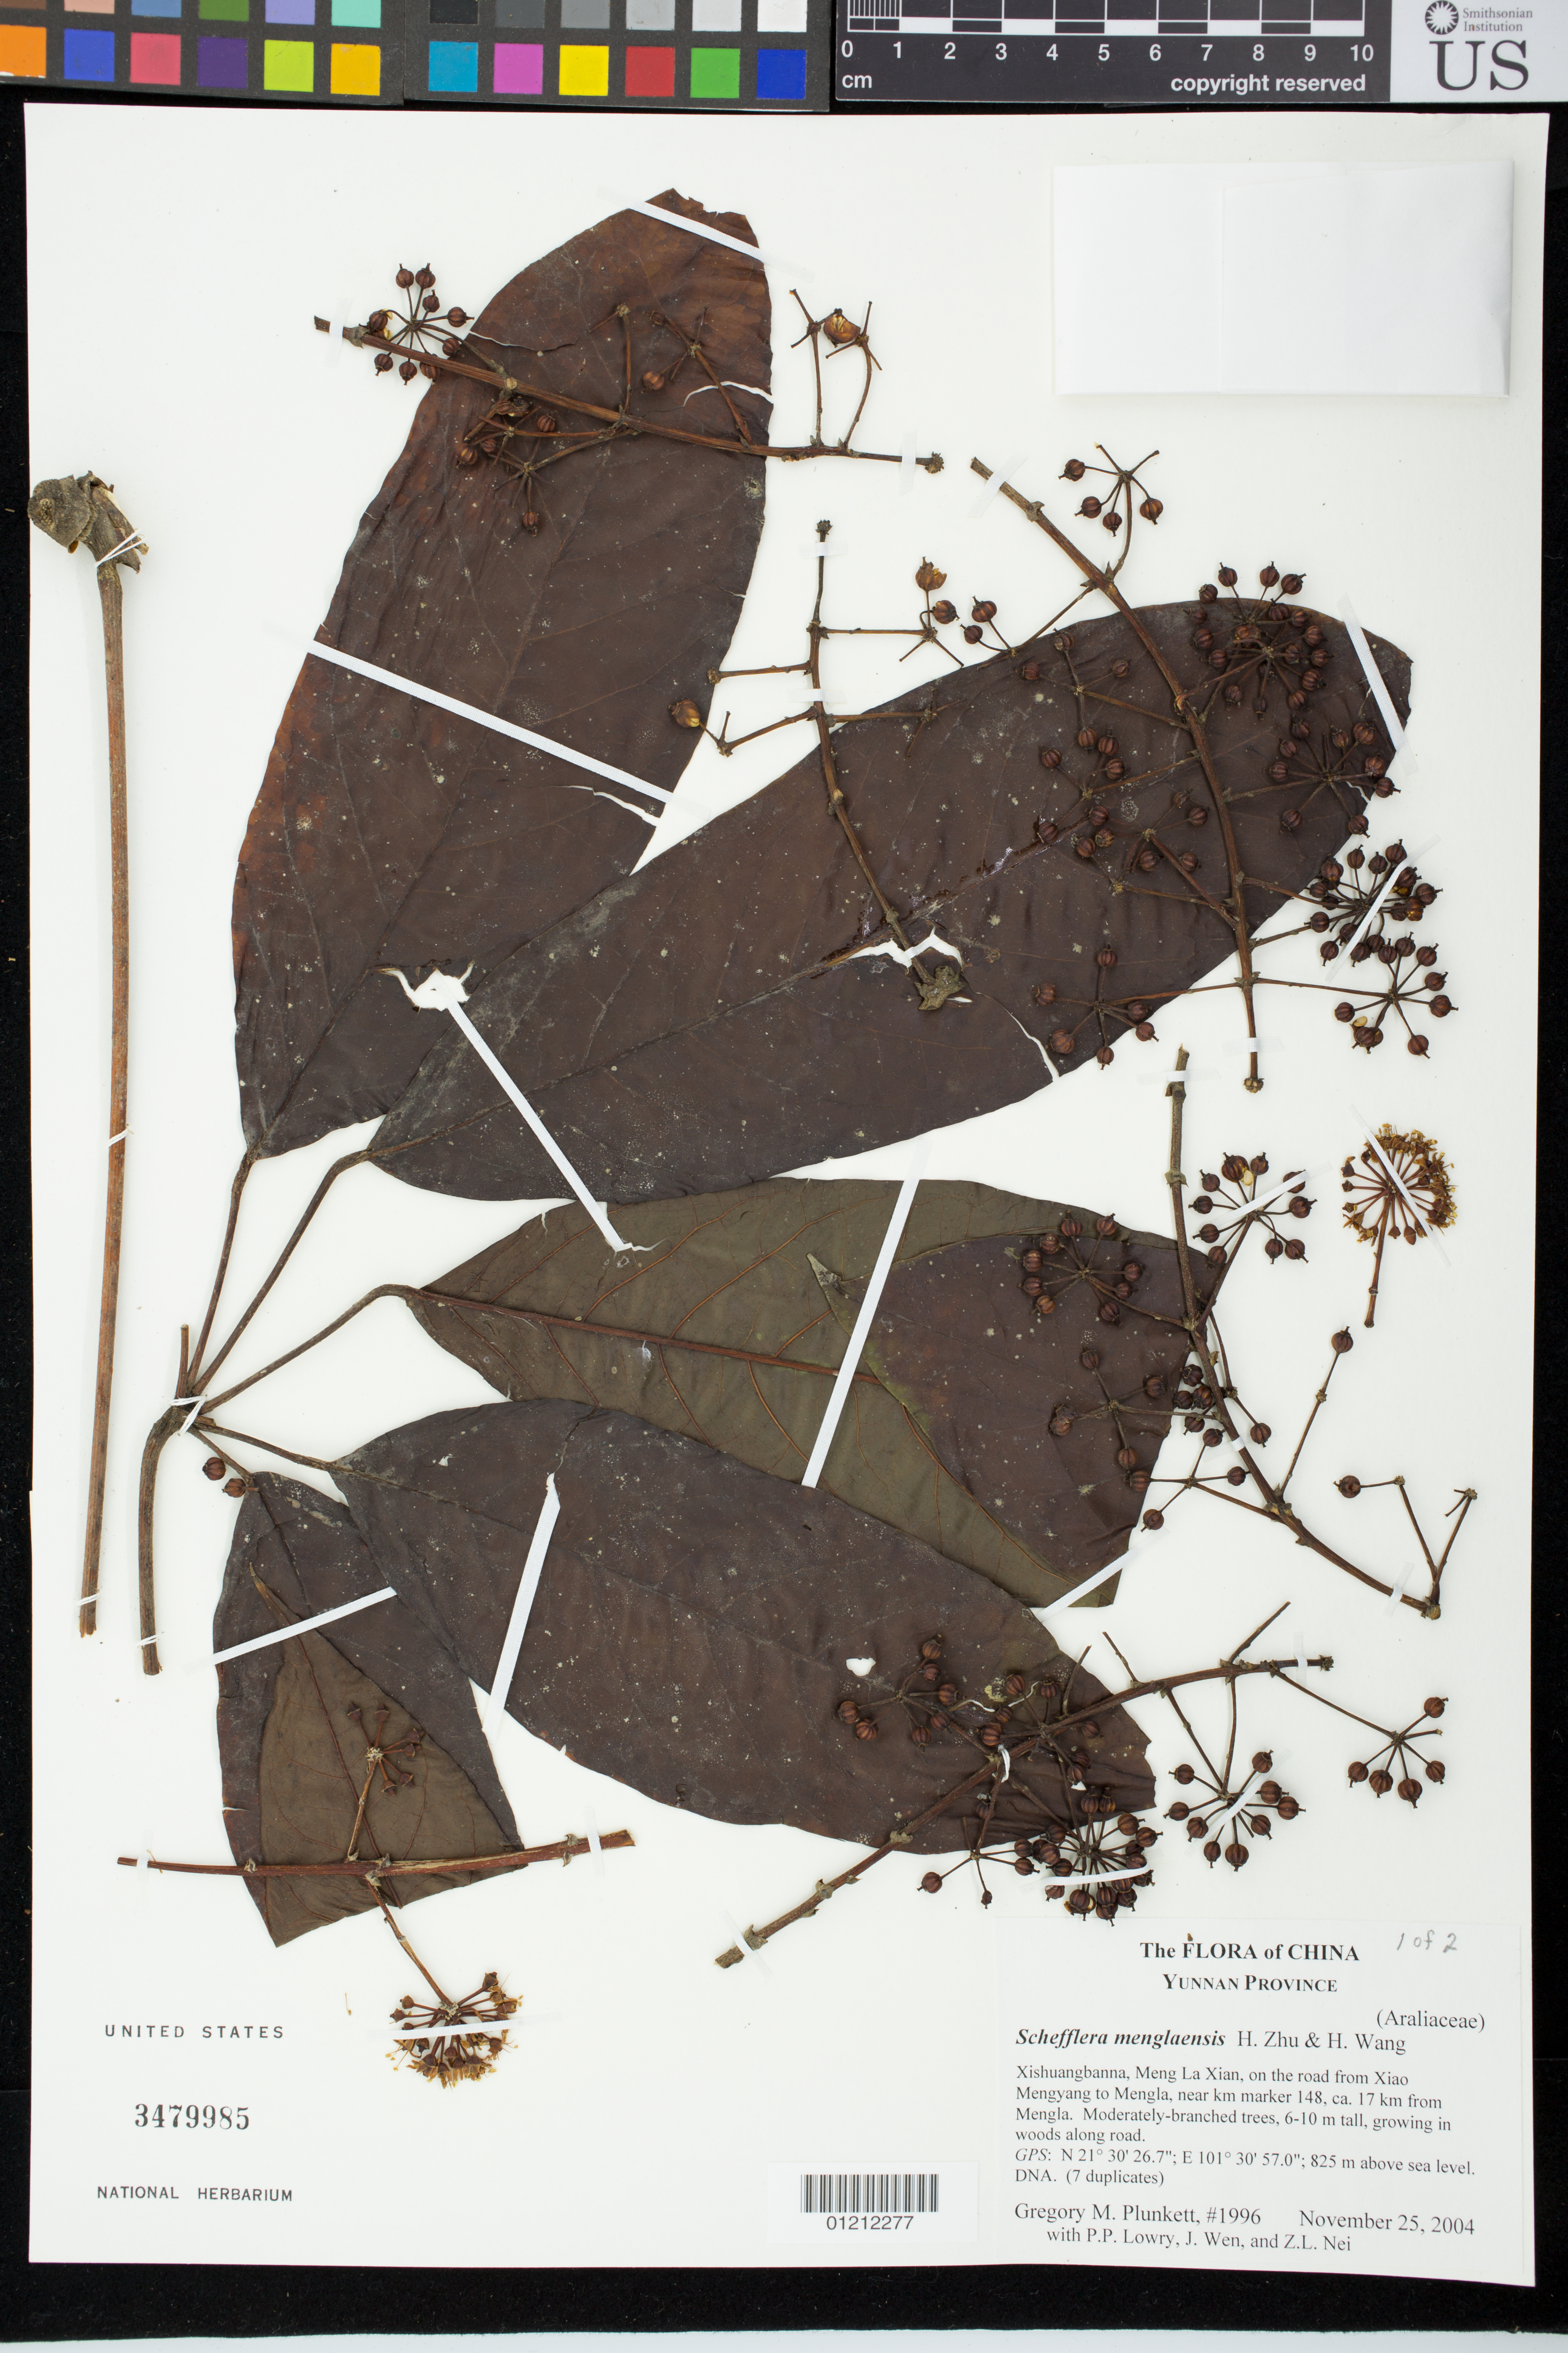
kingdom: Plantae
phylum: Tracheophyta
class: Magnoliopsida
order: Apiales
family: Araliaceae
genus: Schefflera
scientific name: Schefflera menglaensis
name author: Hua & H. Wang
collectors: G. M. Plunkett, P. P. Lowry, J. Wen & Z. Nei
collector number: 1996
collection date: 2004-11-25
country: China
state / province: Yunnan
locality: Xishuangbanna, Meng La Xian, on road from Xiao Mengyang to Mengla, near km marker 148, ca 17 km from Mengla, growing in woods along the road.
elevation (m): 825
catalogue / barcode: US 3479985